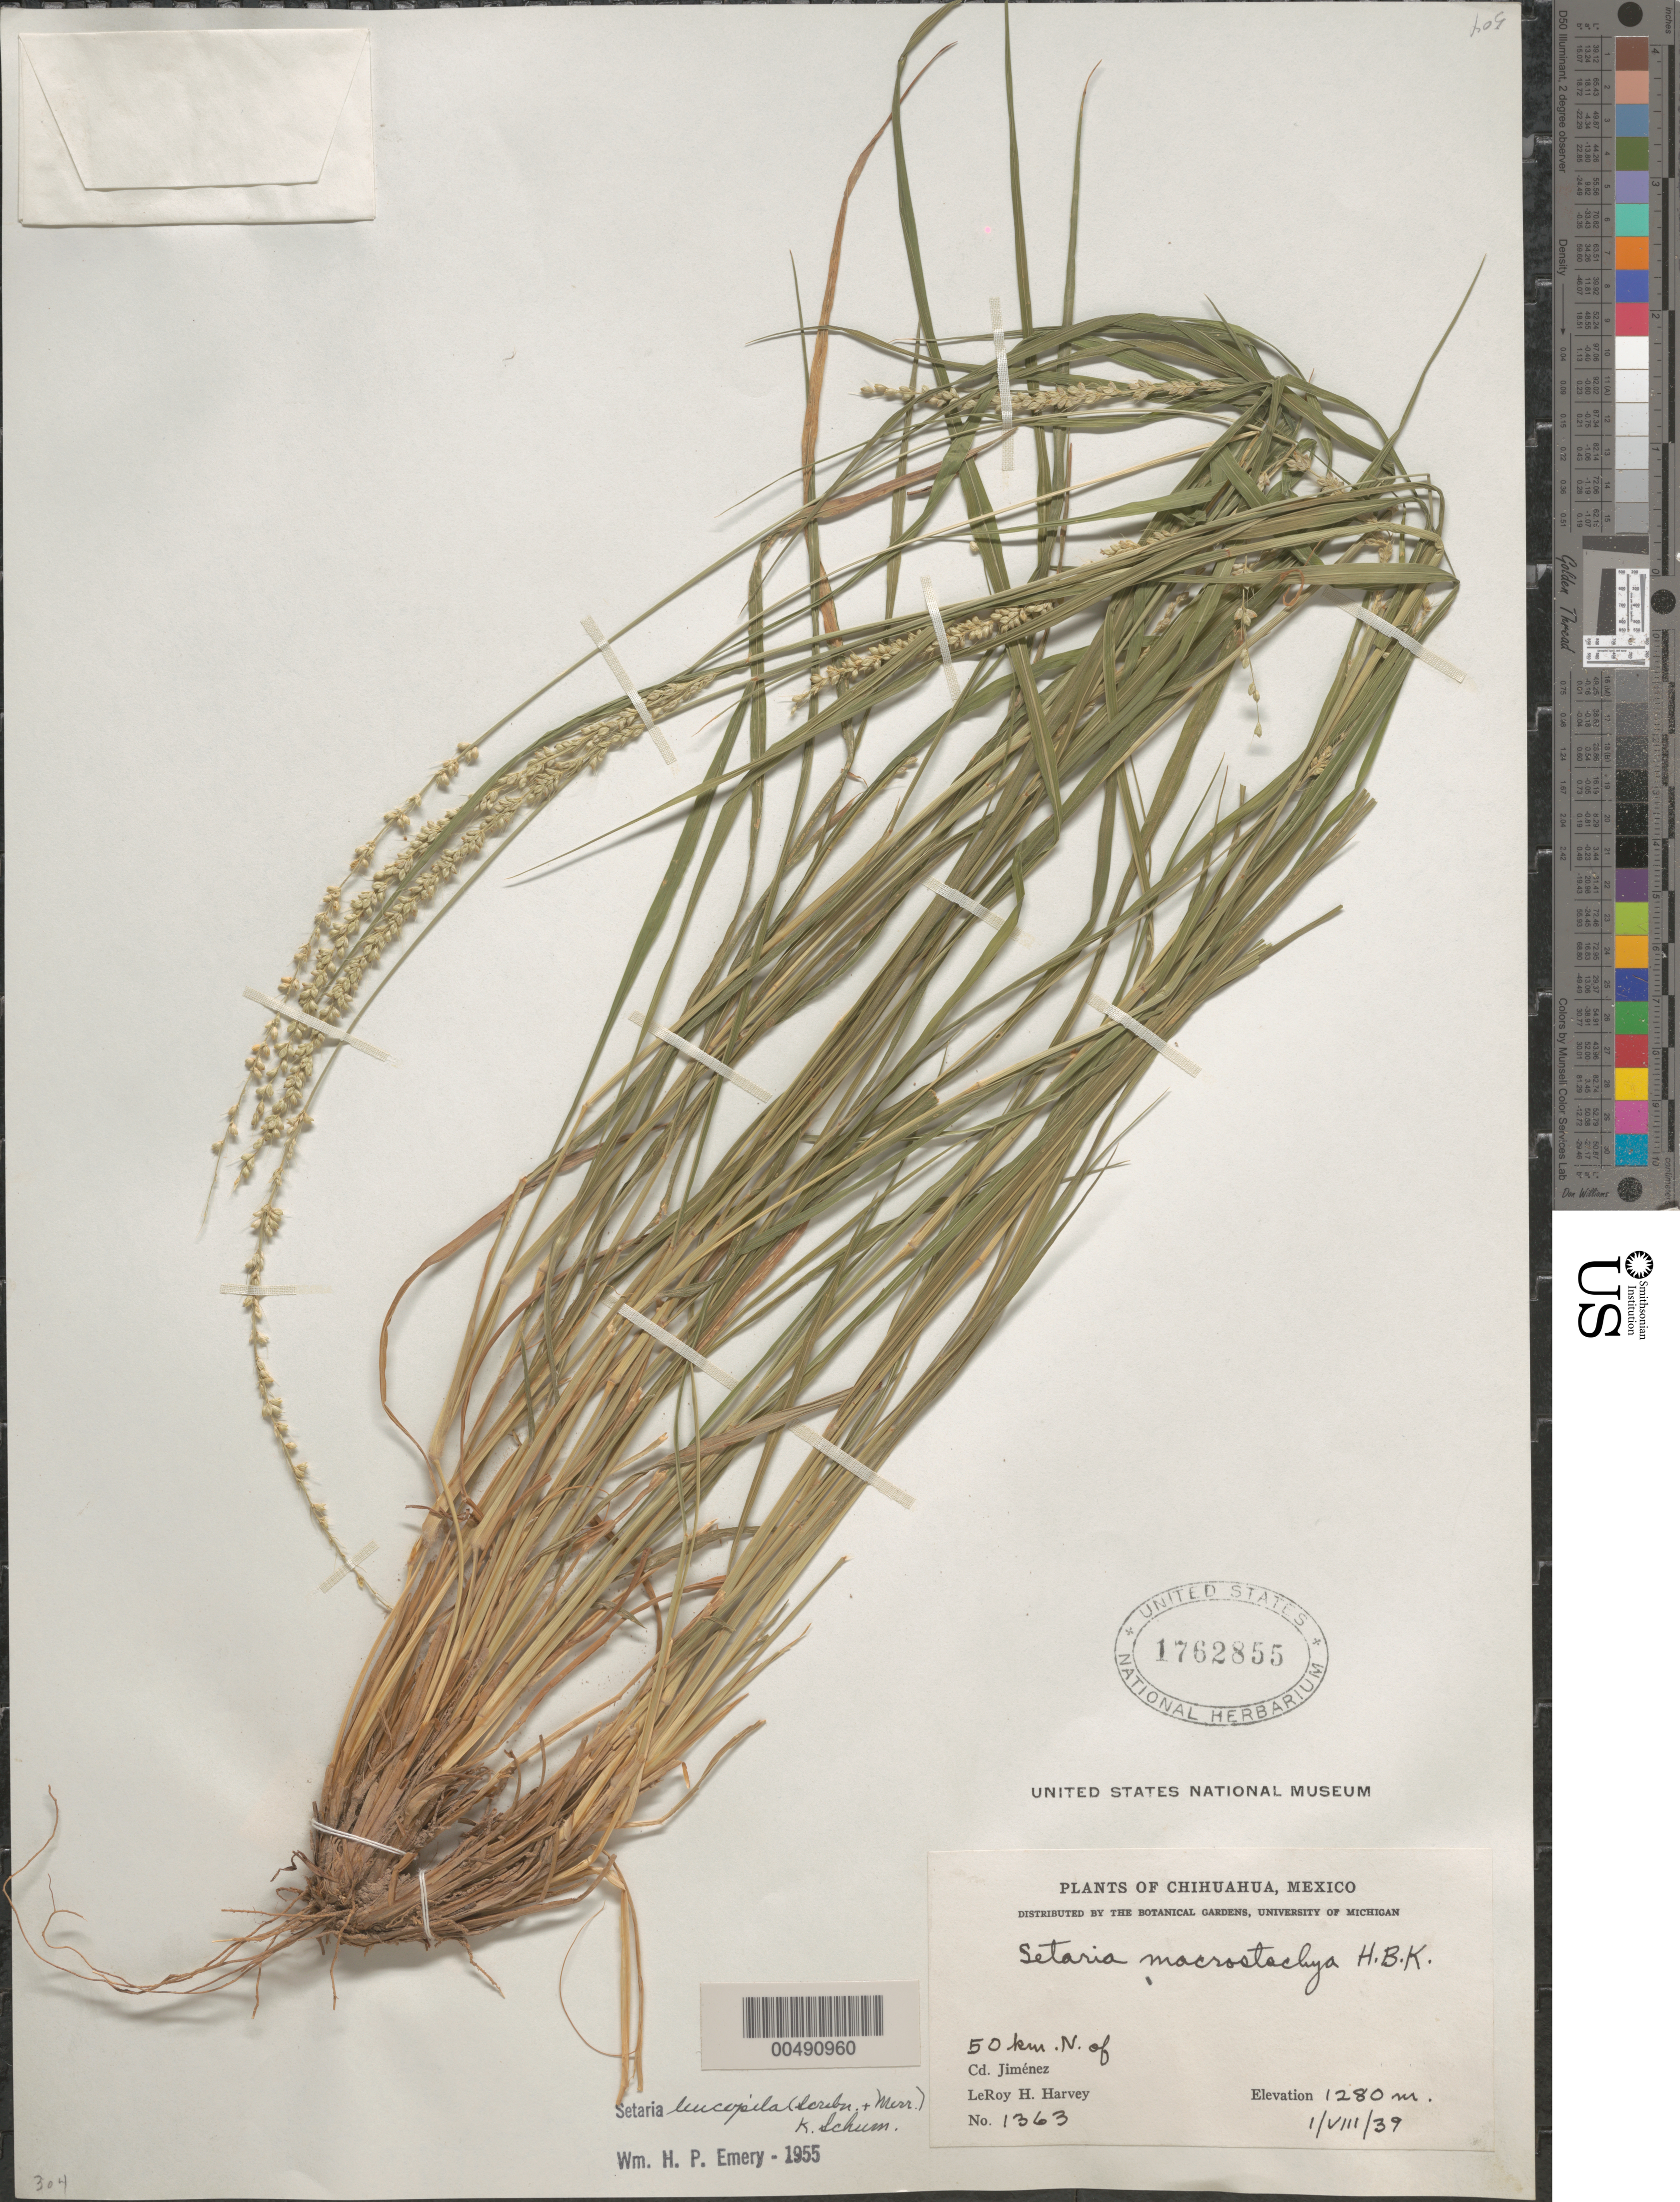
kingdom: Plantae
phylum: Tracheophyta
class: Liliopsida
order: Poales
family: Poaceae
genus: Setaria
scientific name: Setaria leucopila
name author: (Scribn. & Merr.) K. Schum.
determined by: Emery, W. H. P.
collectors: L. H. Harvey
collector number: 1363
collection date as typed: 1 Aug 1939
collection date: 1939-08-01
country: Mexico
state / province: Chihuahua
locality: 50 km N of Cd. Jiménez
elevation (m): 1280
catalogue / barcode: US 1762855